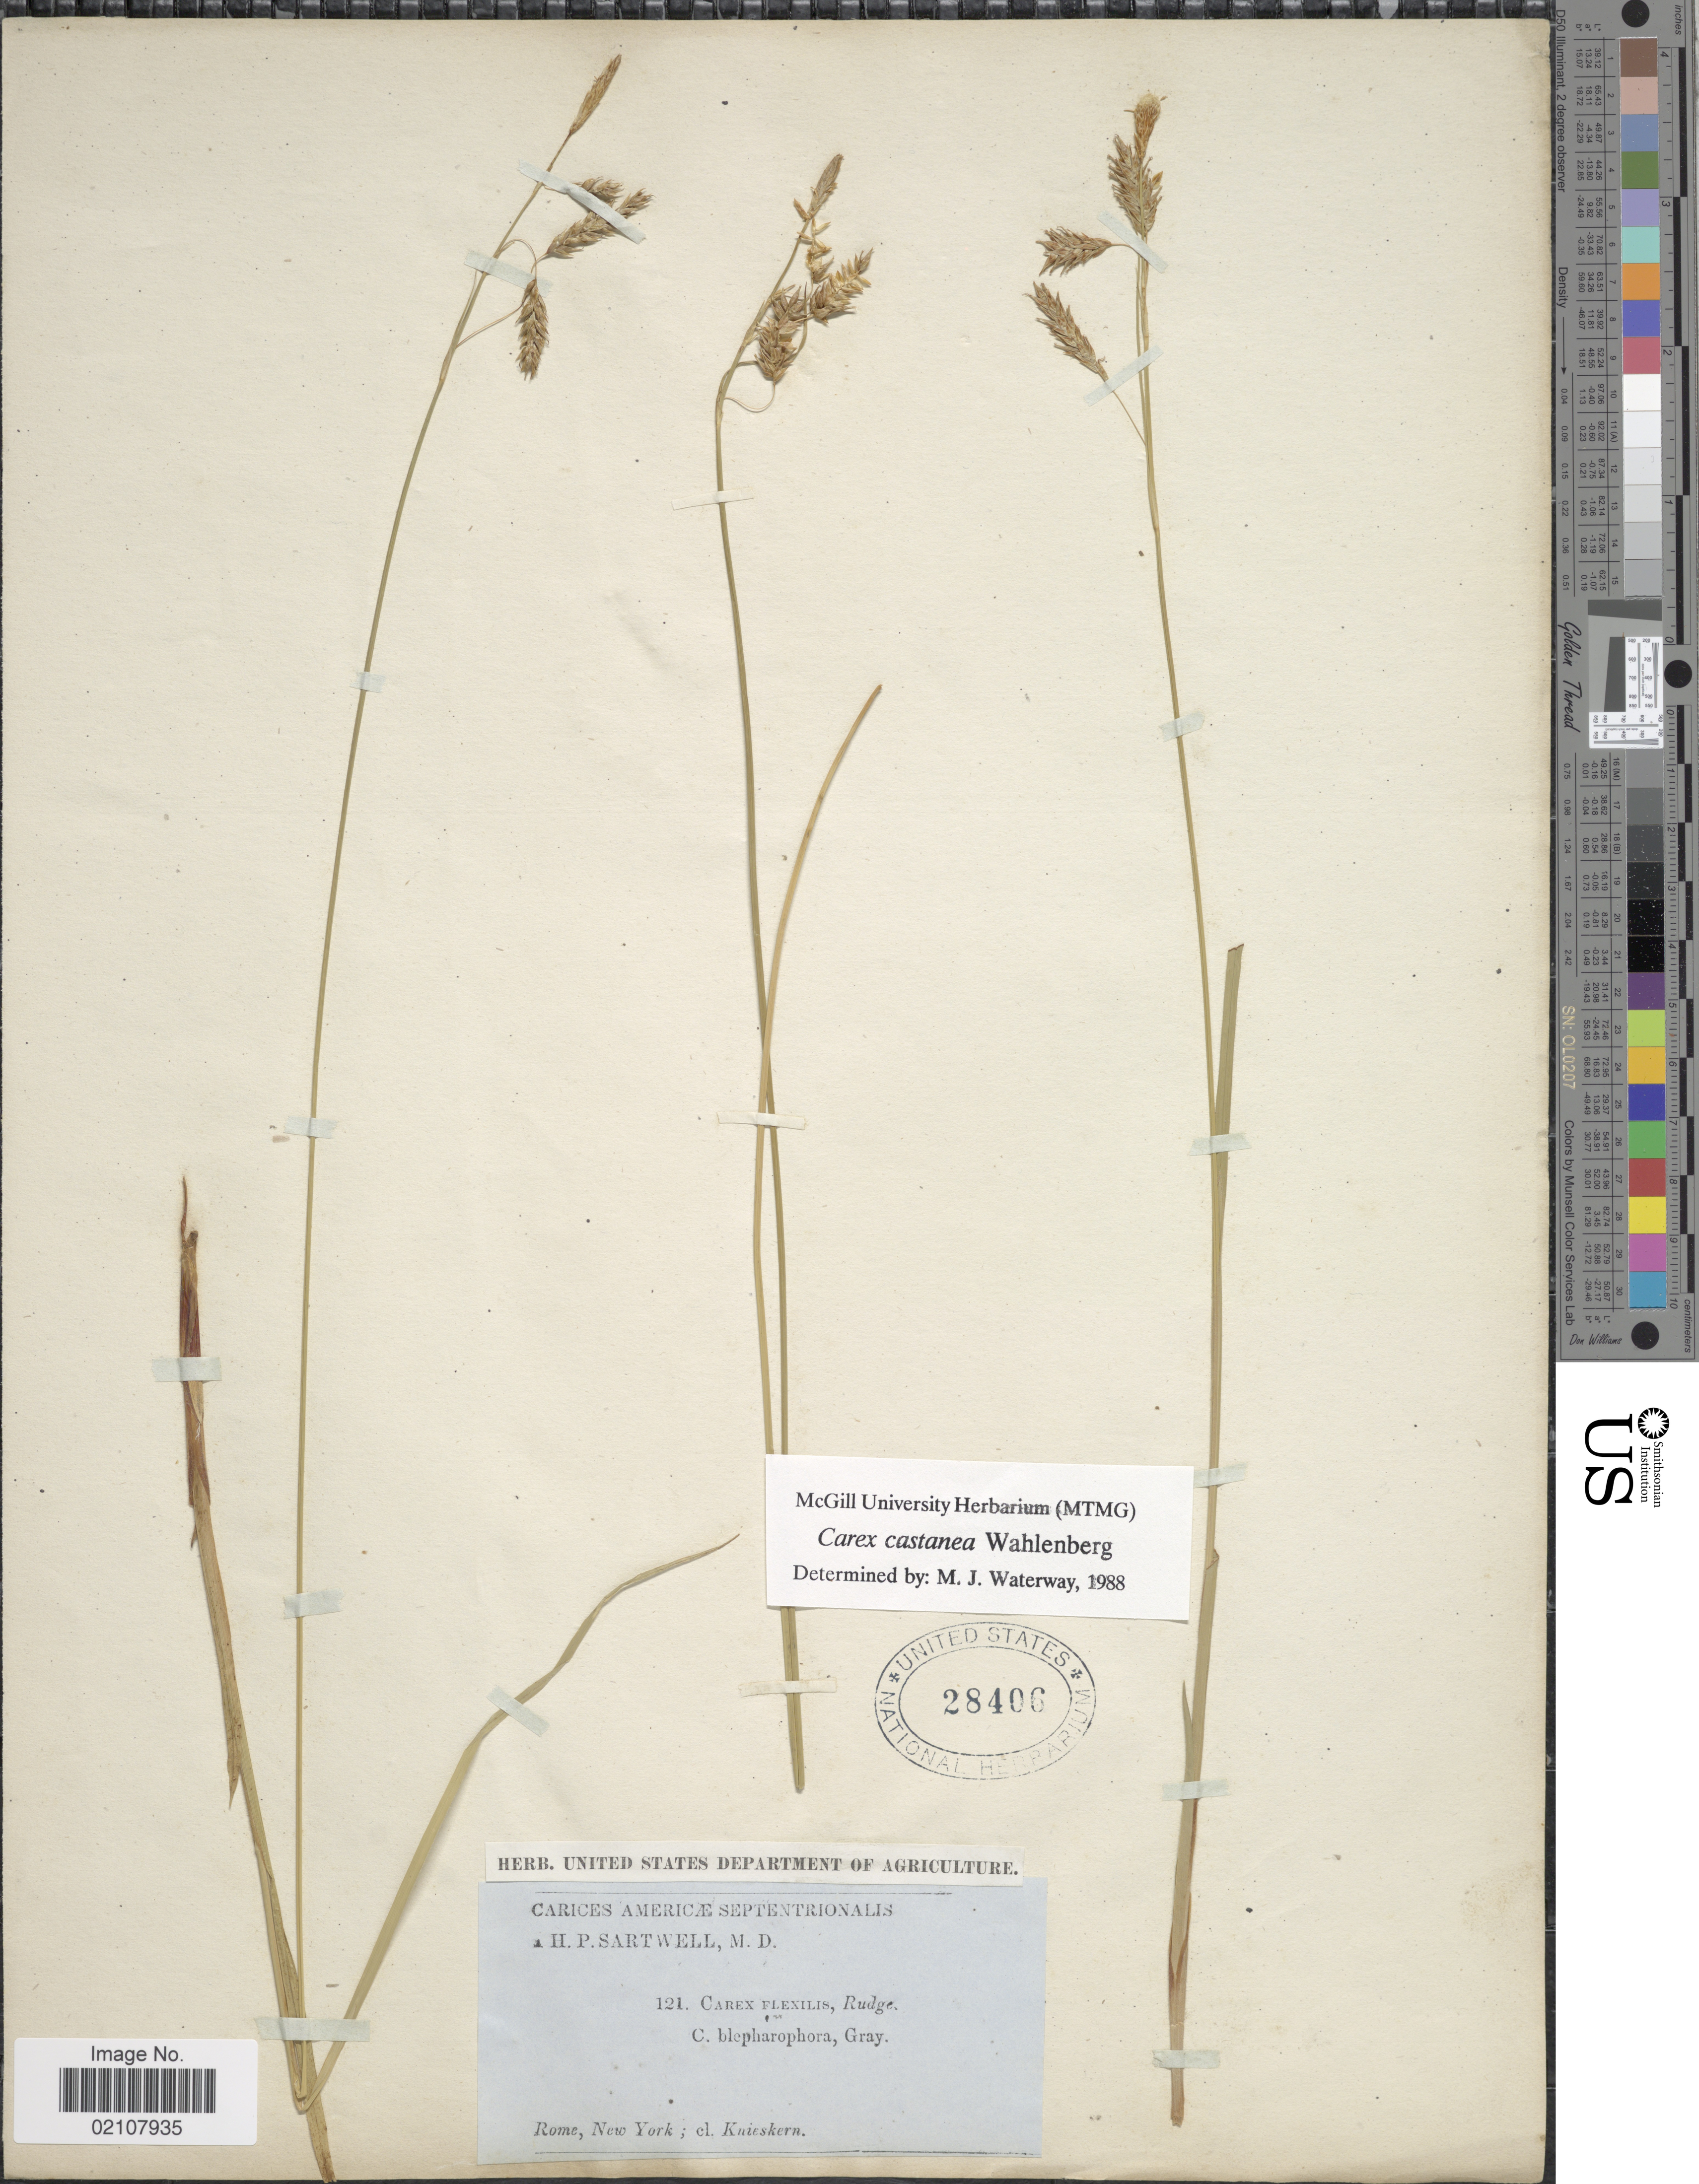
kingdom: Plantae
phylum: Tracheophyta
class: Liliopsida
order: Poales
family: Cyperaceae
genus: Carex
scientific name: Carex castanea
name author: Wahlenb.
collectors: P. D. Knieskern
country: United States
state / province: New York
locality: Rome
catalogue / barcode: US 28406